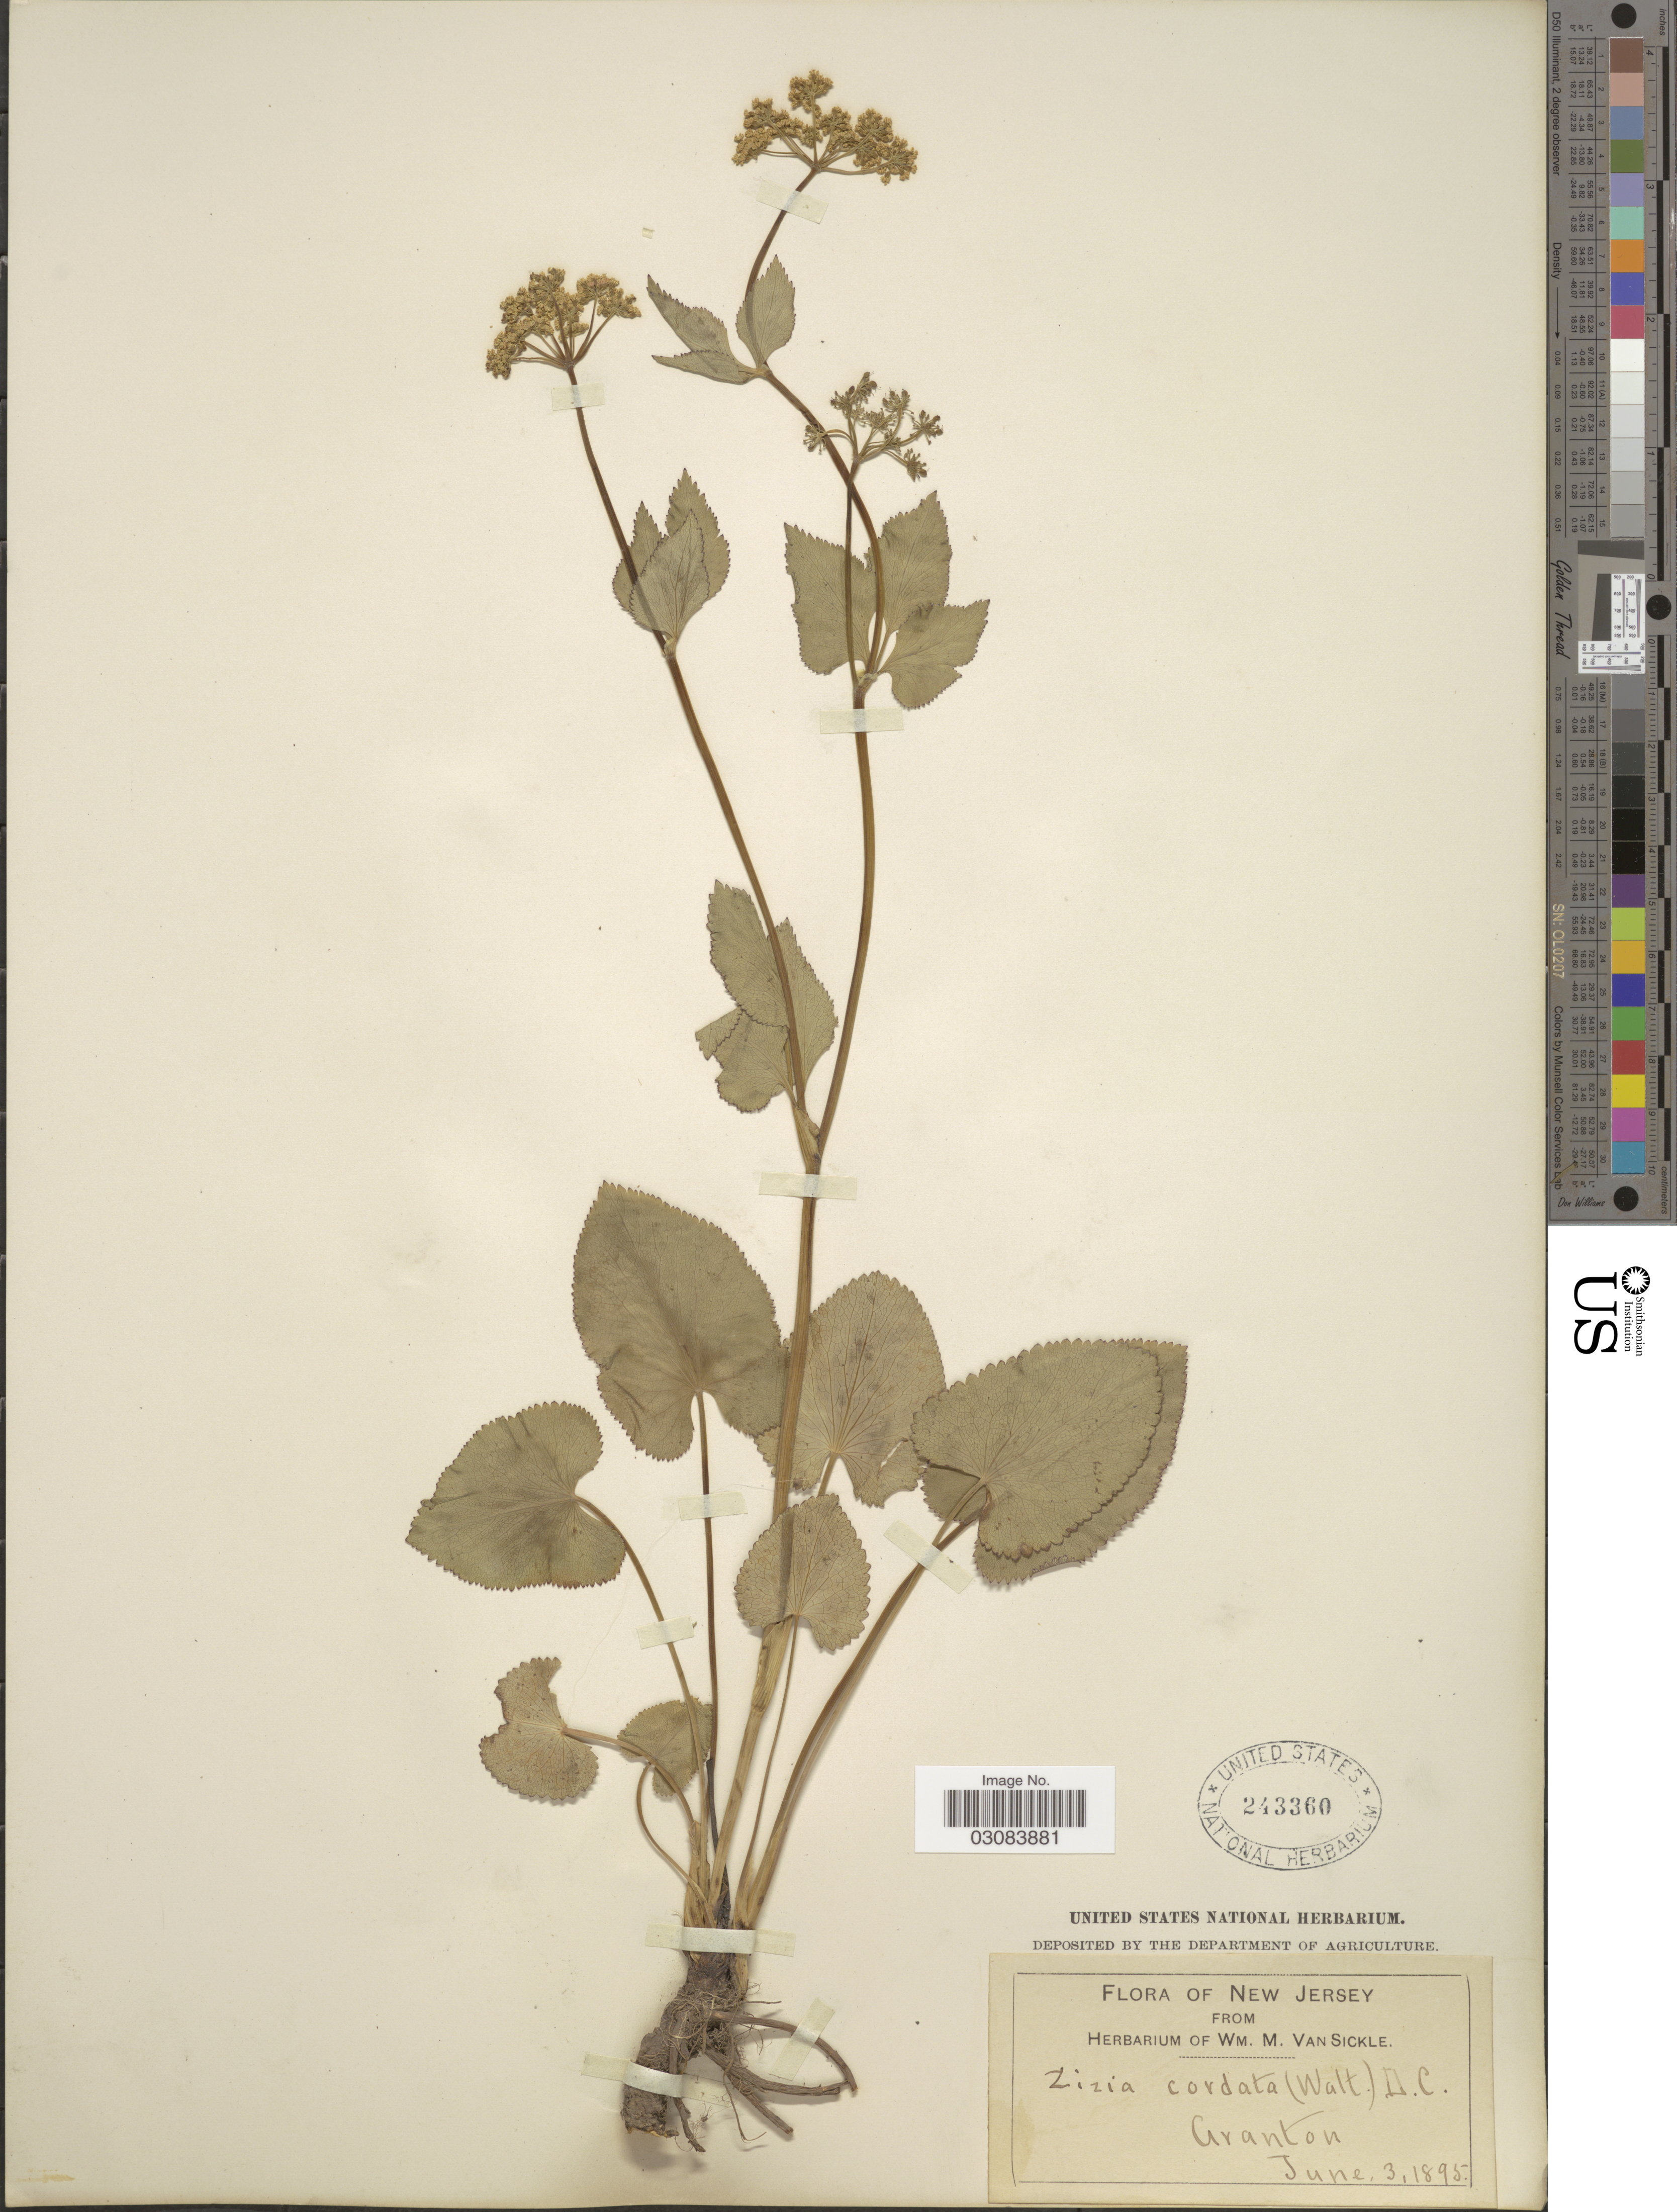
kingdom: Plantae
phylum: Tracheophyta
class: Magnoliopsida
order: Apiales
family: Apiaceae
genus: Zizia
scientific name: Zizia aptera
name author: (A. Gray) Fernald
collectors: ex herb. Wm. M. Van Sickle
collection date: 1895-06-03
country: United States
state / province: New Jersey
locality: Granton.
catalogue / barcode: US 243360